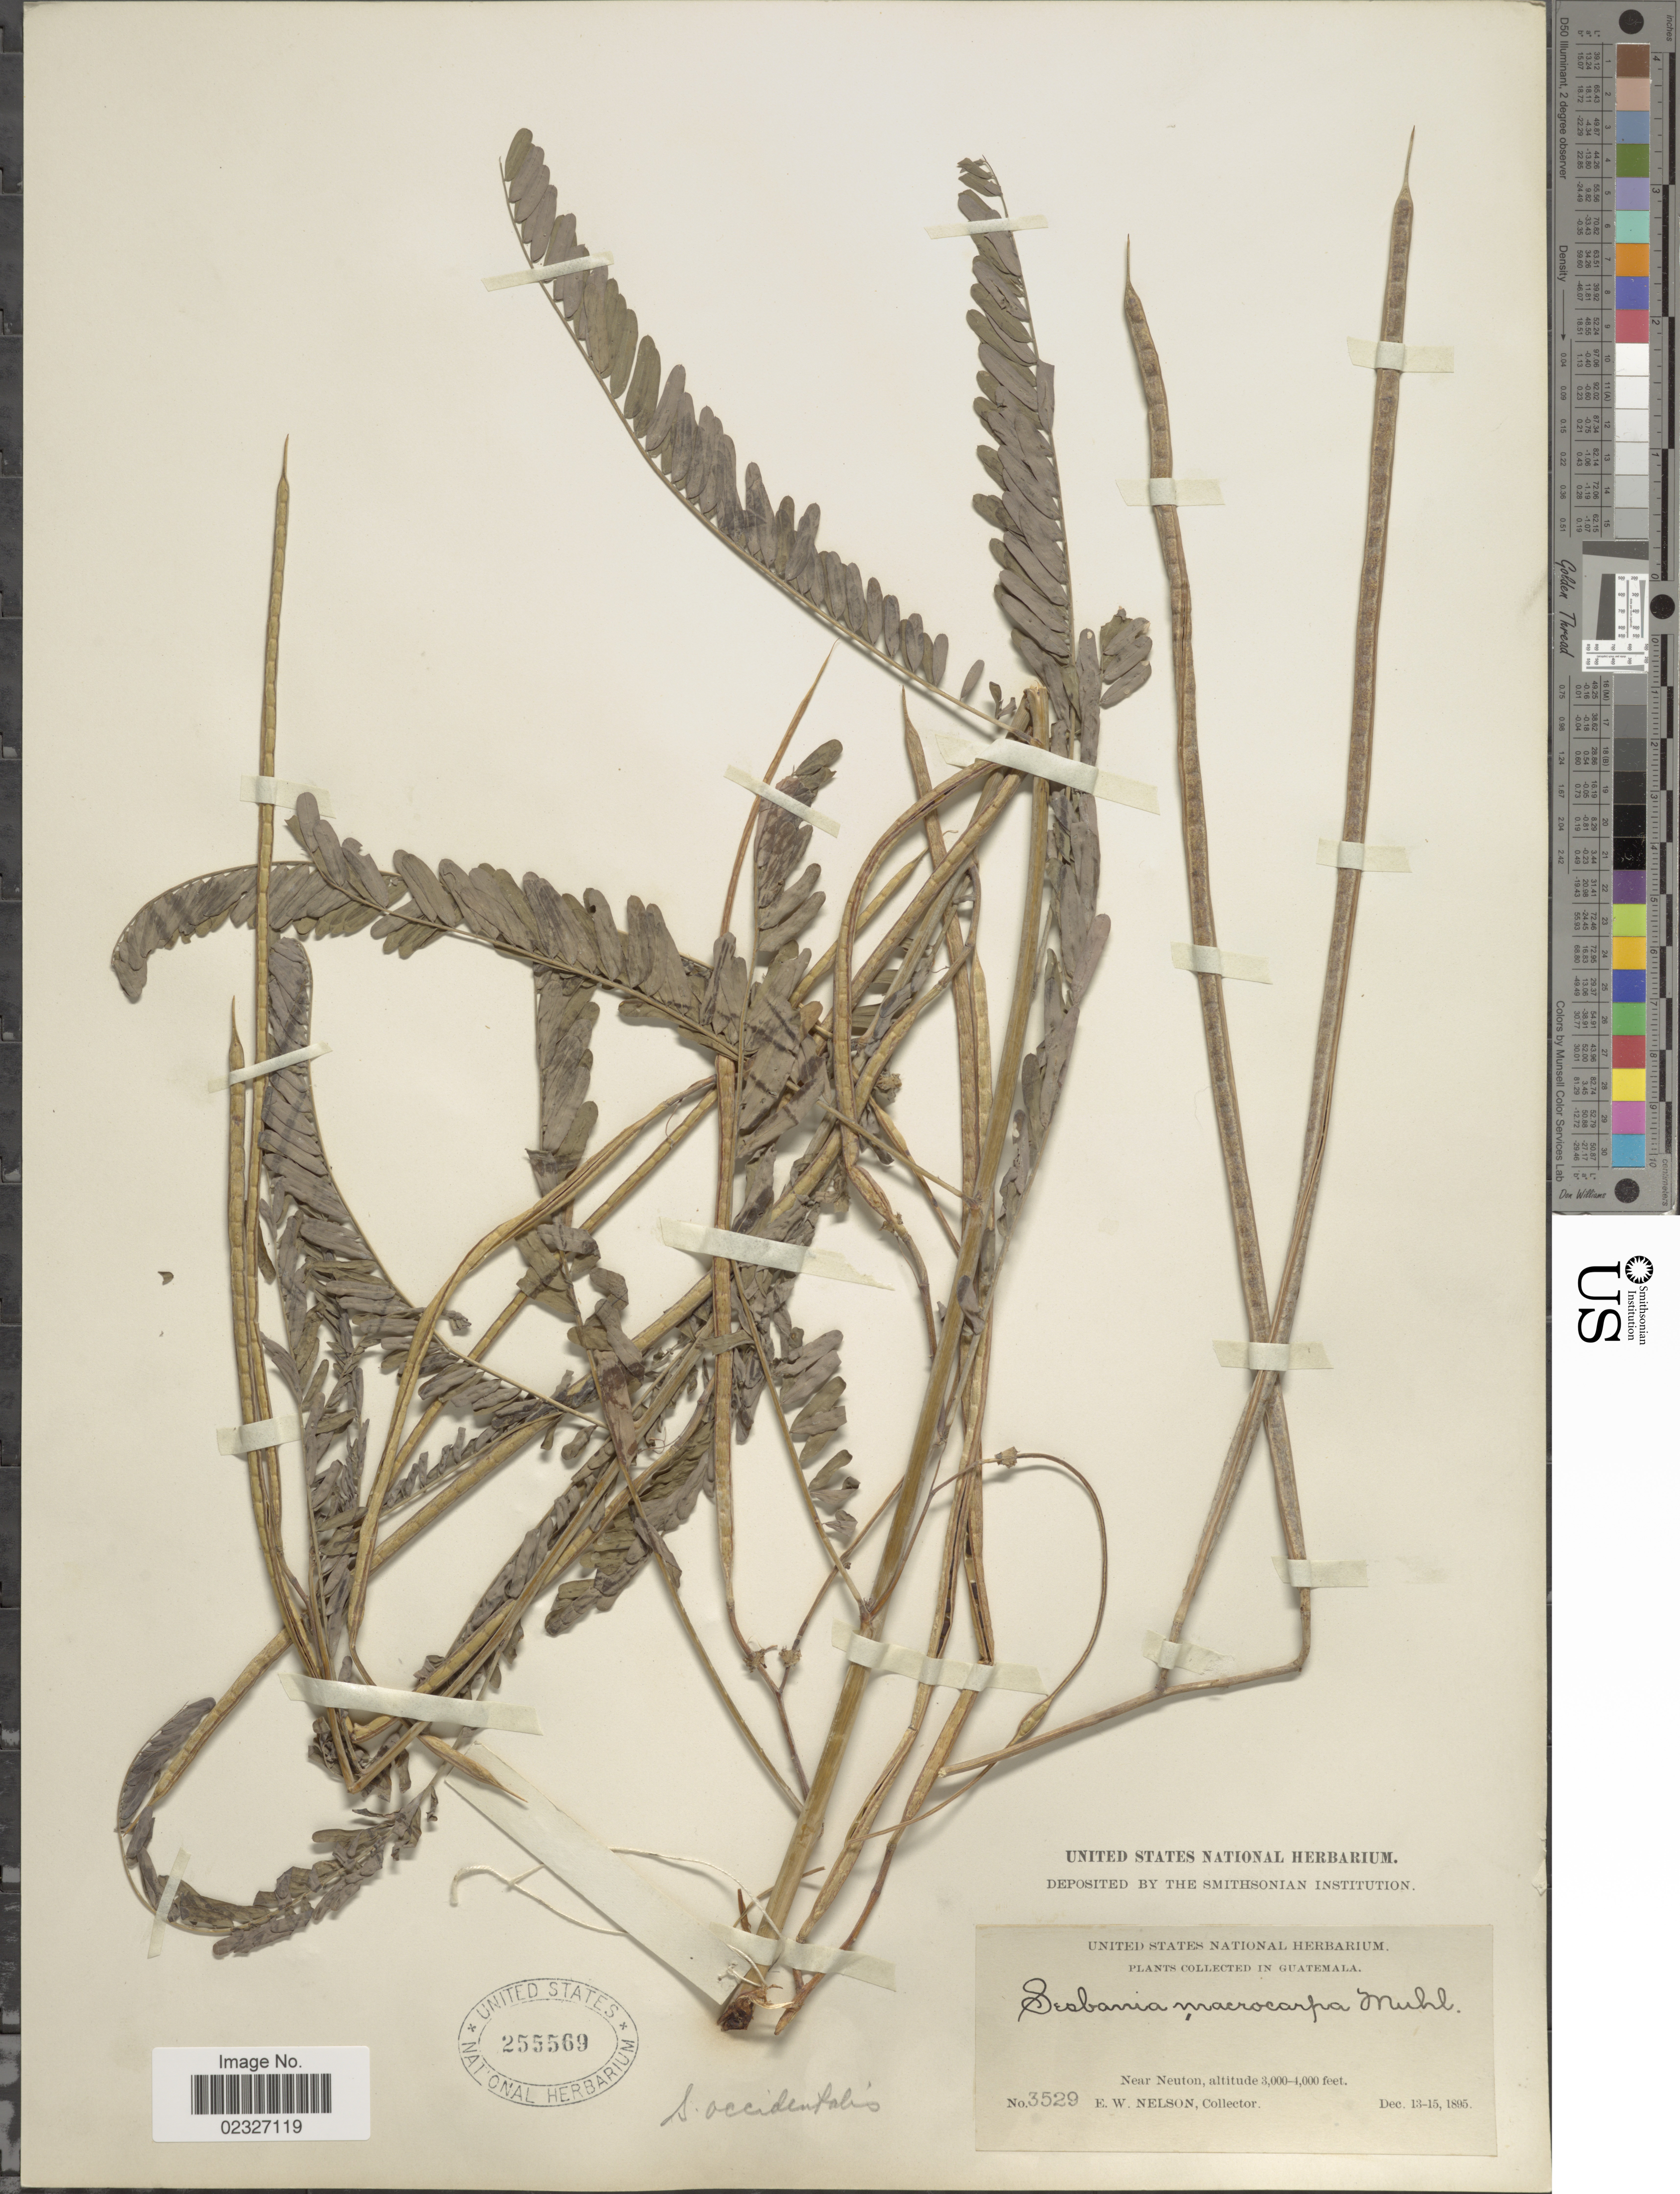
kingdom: Plantae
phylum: Tracheophyta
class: Magnoliopsida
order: Fabales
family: Fabaceae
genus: Sesbania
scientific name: Sesbania emerus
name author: (Aubl.) Urb.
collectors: E. W. Nelson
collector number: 3529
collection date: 1895-12-13/1895-12-15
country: Guatemala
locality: Near Neuton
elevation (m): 914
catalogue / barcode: US 255569